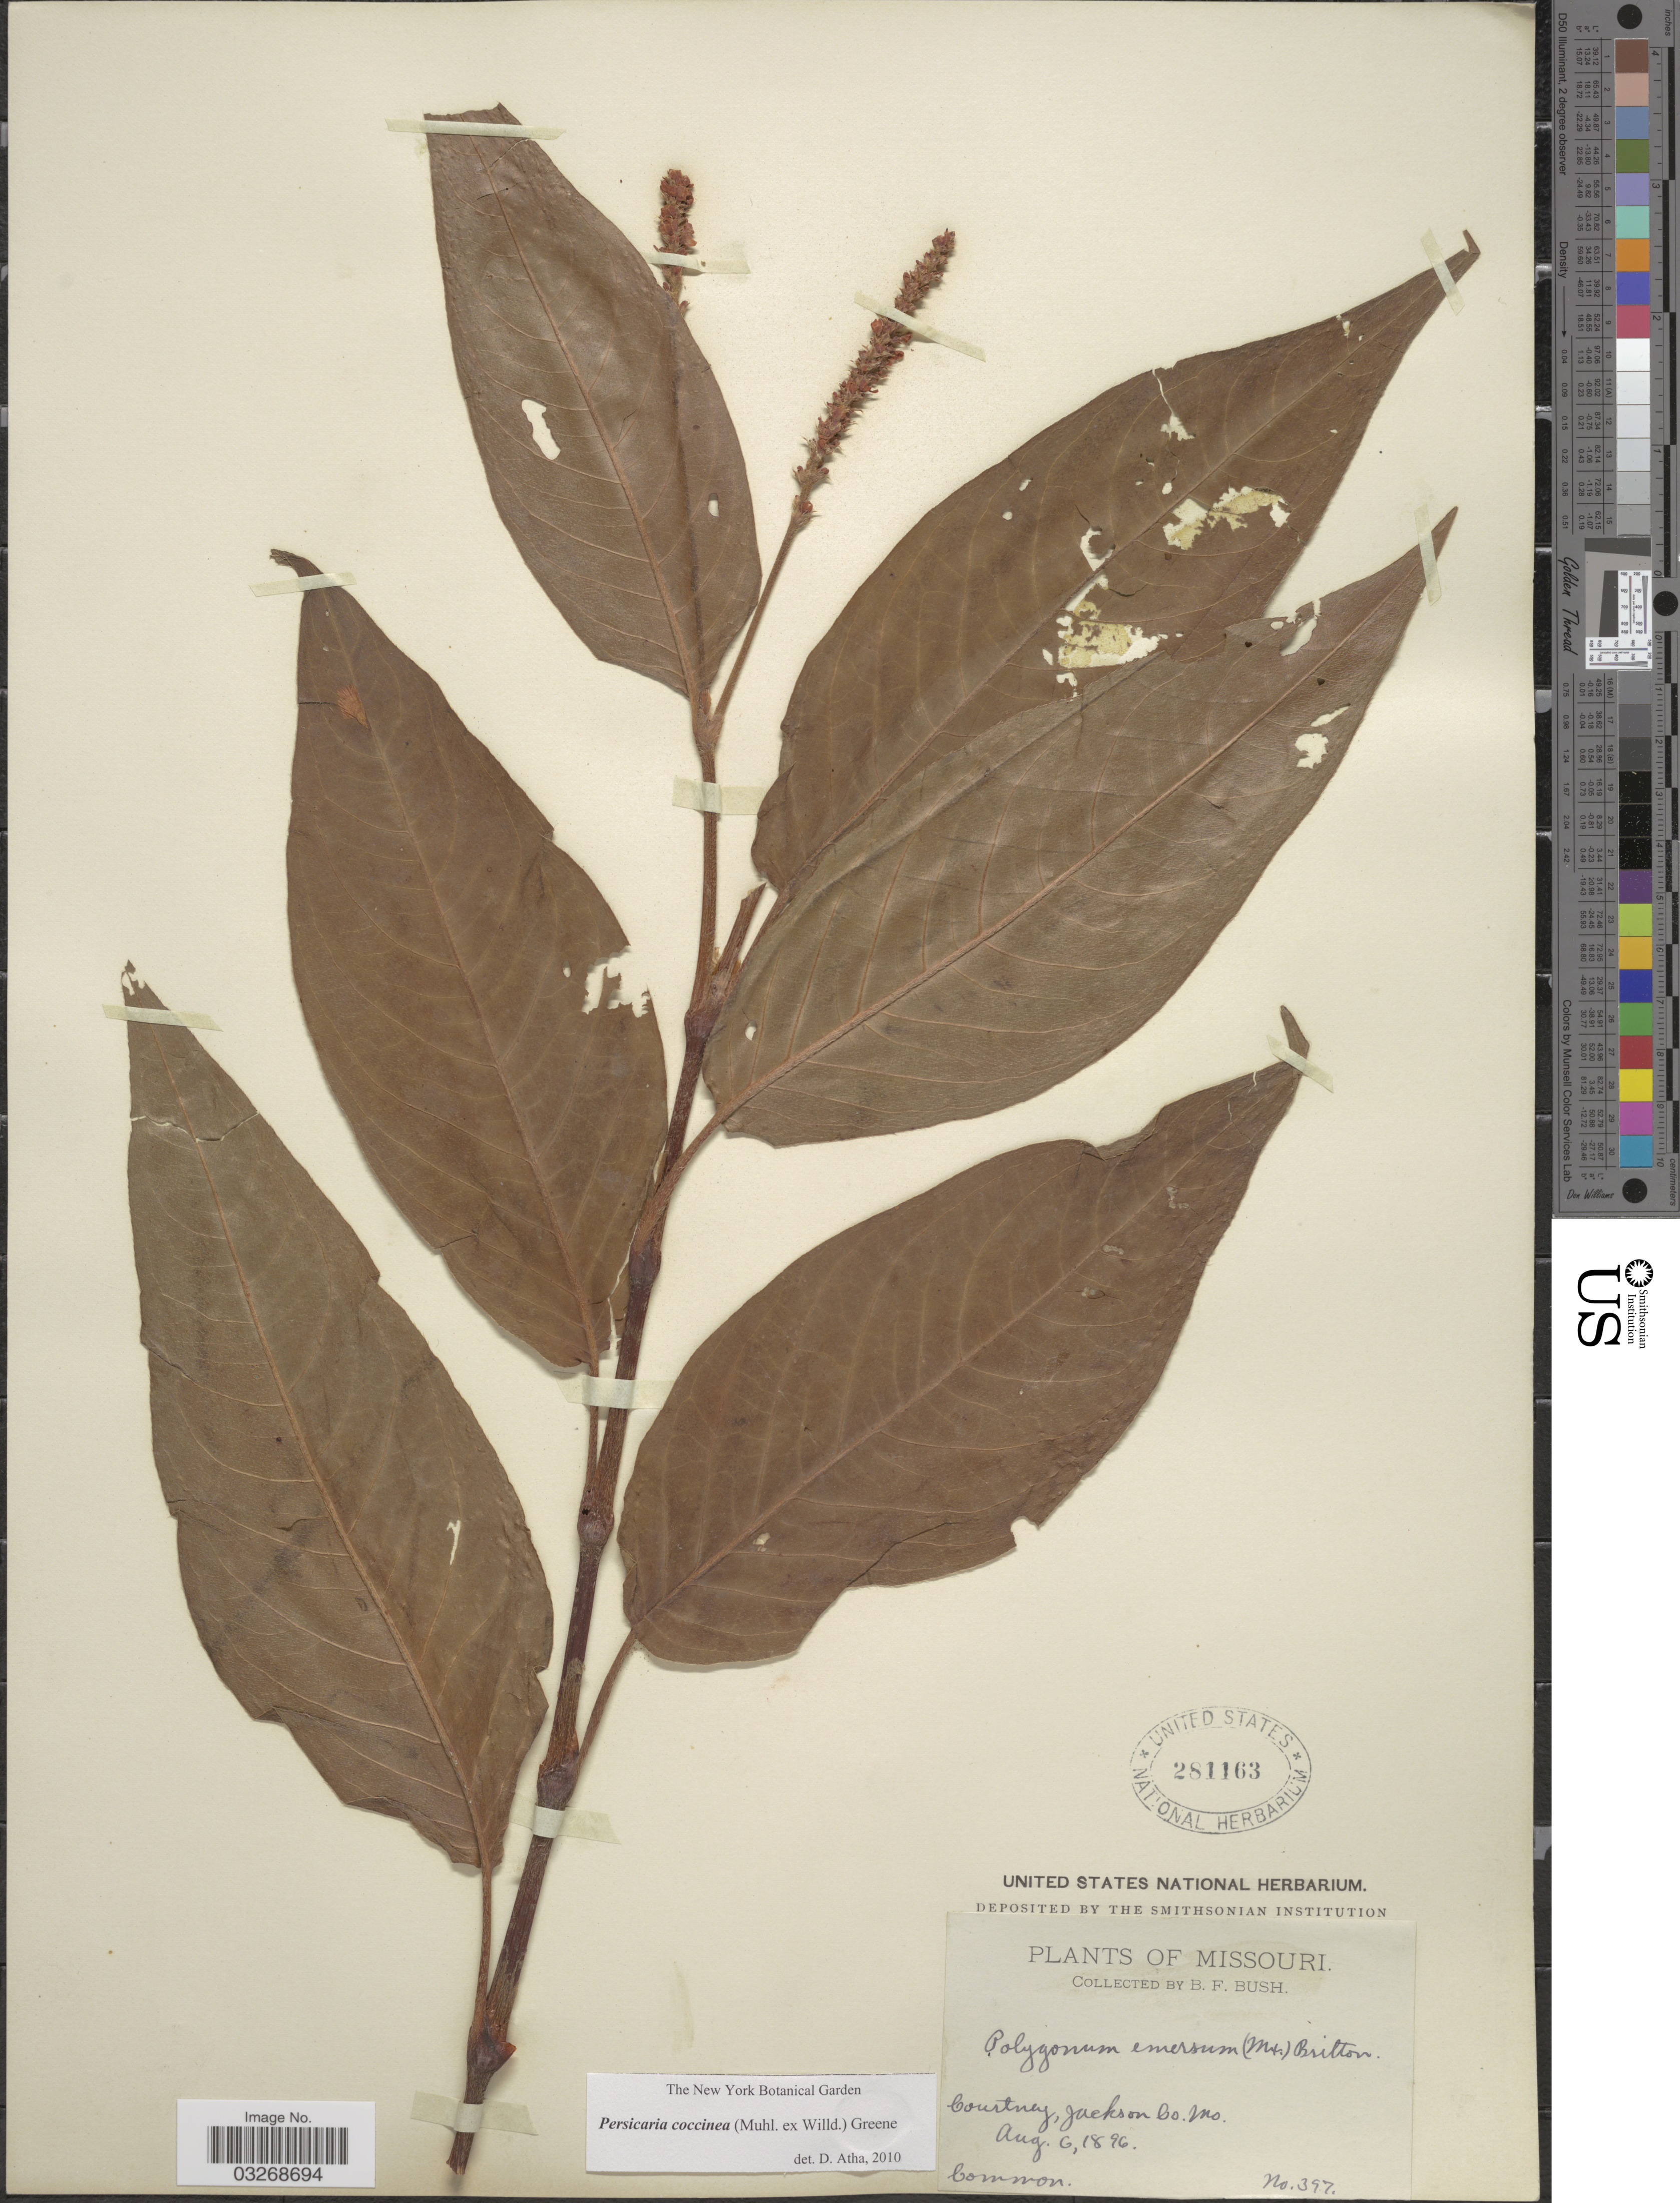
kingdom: Plantae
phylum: Tracheophyta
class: Magnoliopsida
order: Caryophyllales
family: Polygonaceae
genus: Persicaria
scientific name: Persicaria coccinea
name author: (Muhl. ex Willd.) Greene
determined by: Atha, D. E.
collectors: B. F. Bush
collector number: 397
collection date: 1896-08-06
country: United States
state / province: Missouri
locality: Courtney, Jackson Co.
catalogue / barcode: US 281163